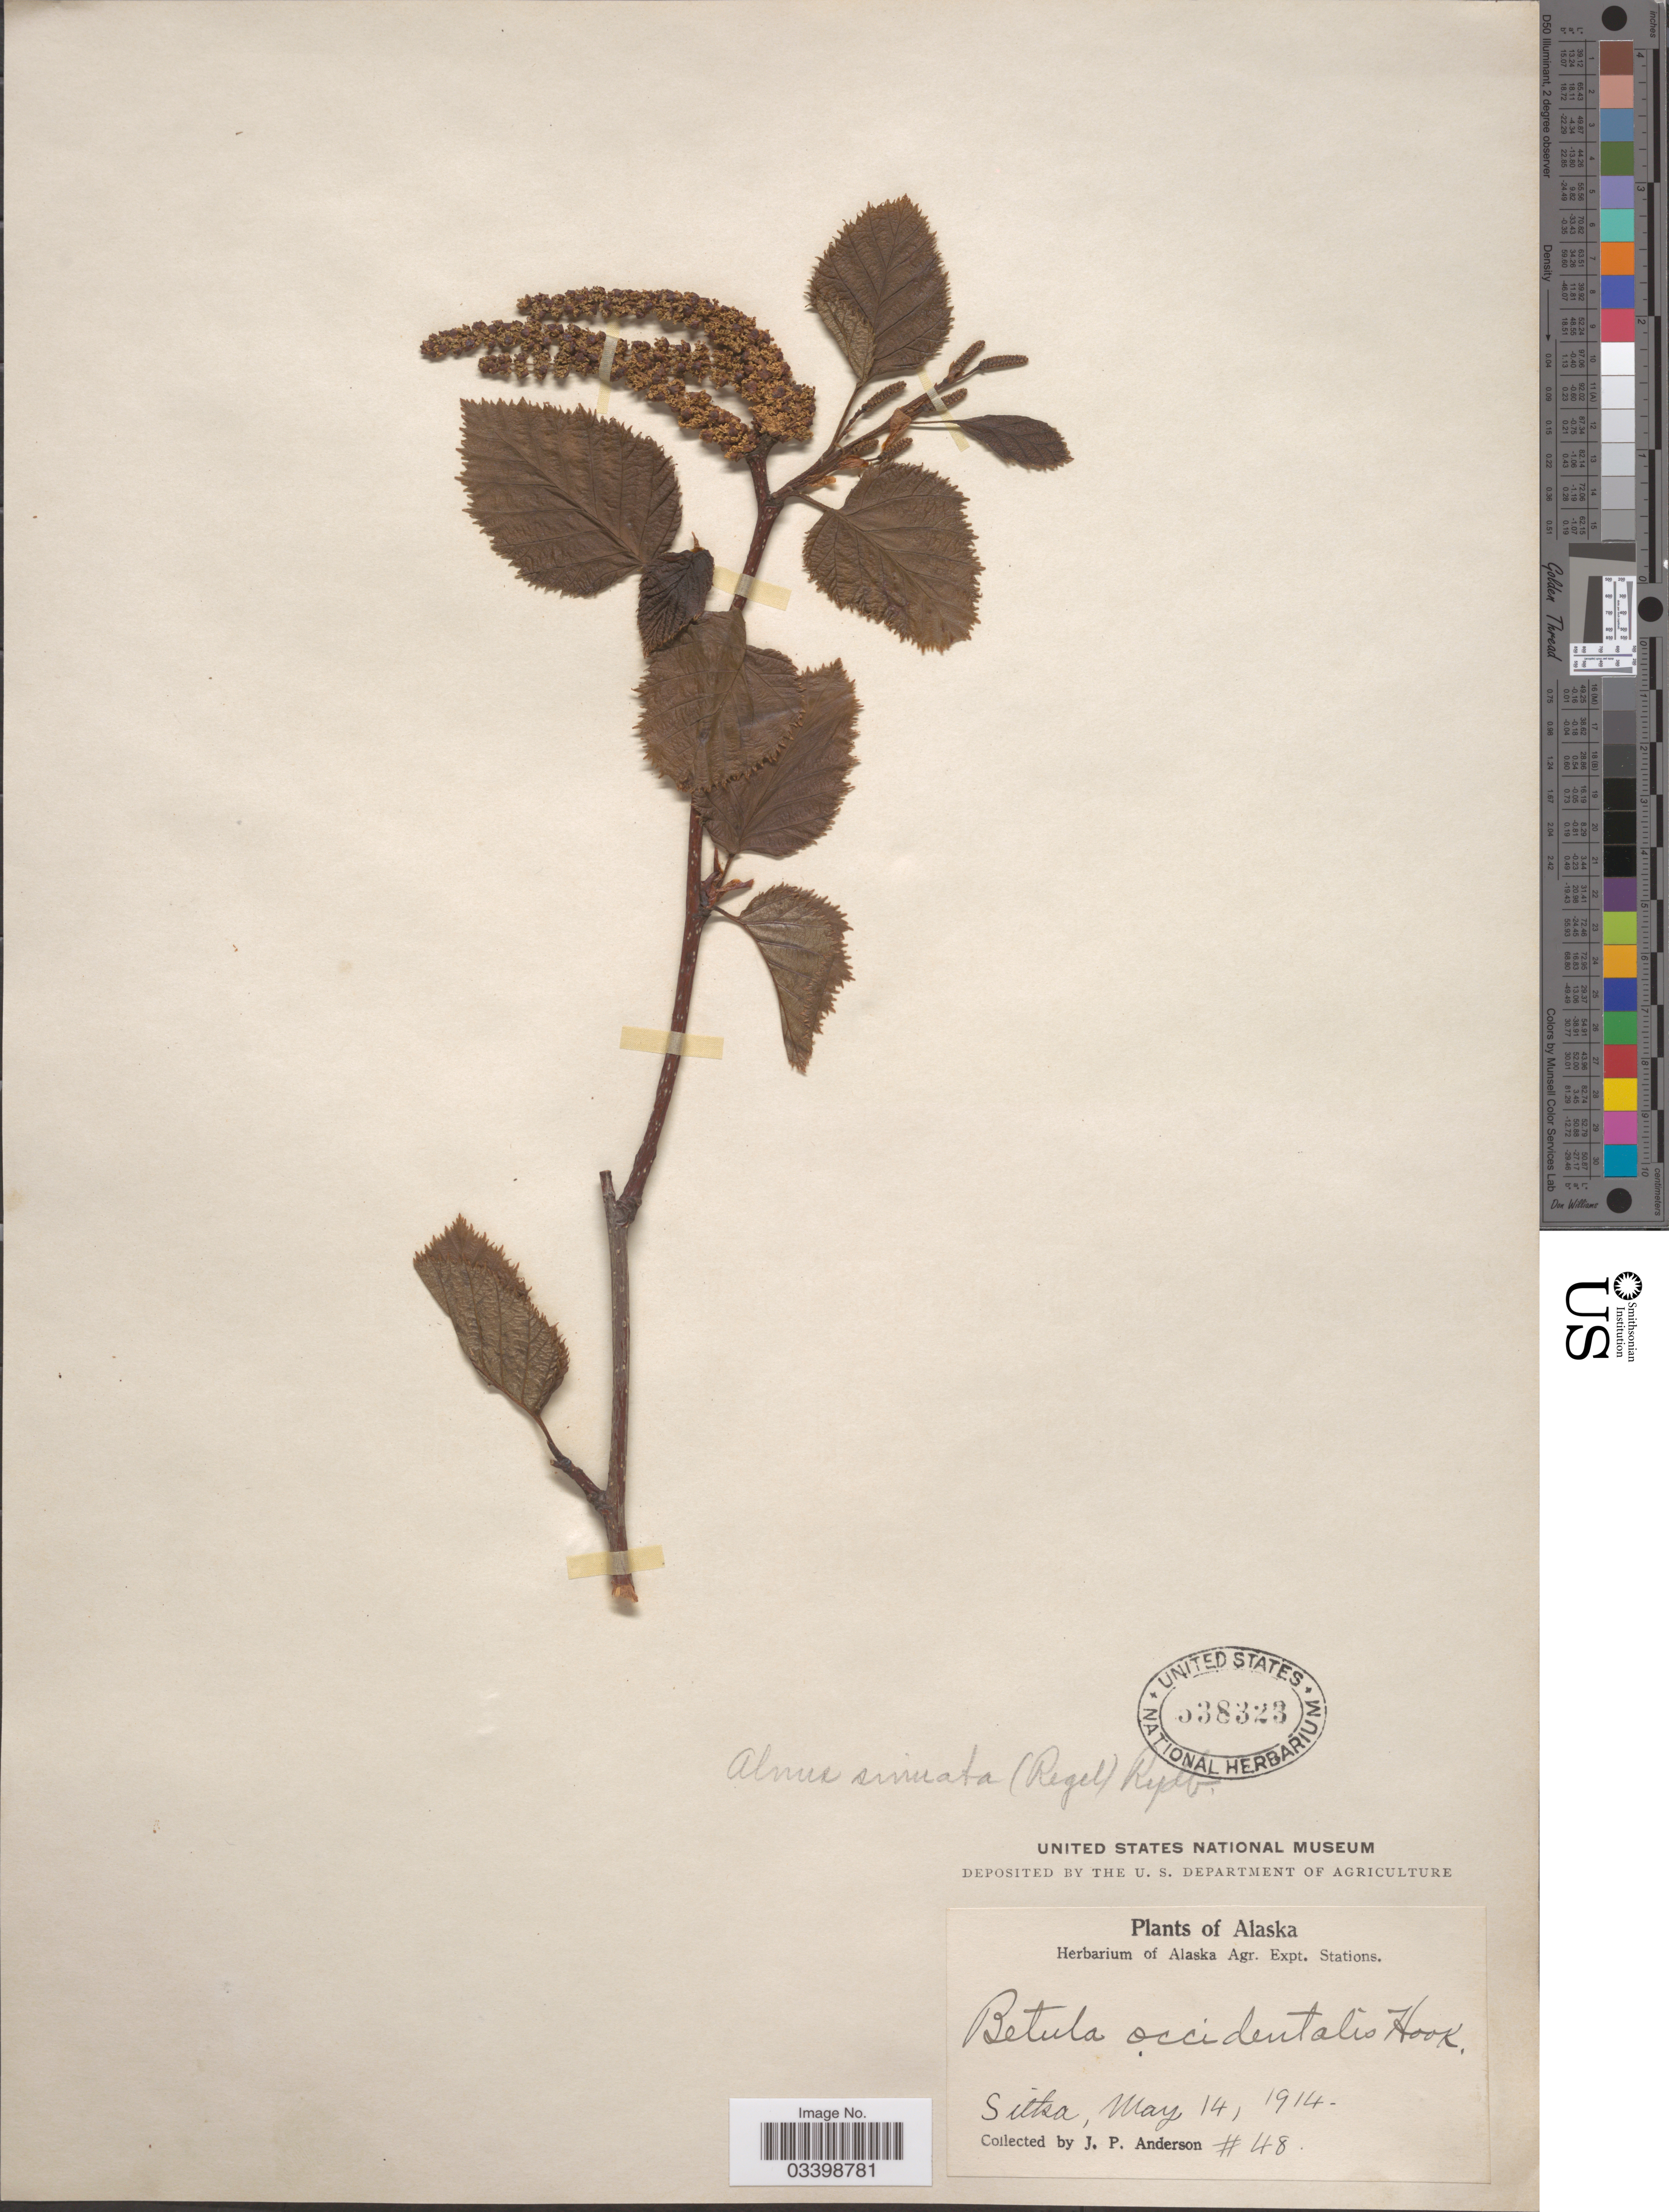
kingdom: Plantae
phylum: Tracheophyta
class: Magnoliopsida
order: Fagales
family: Betulaceae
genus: Alnus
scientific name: Alnus viridis subsp. sinuata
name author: Regel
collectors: J. P. Anderson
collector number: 48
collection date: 1914-05-14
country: United States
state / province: Alaska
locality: Sitka.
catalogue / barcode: US 538323